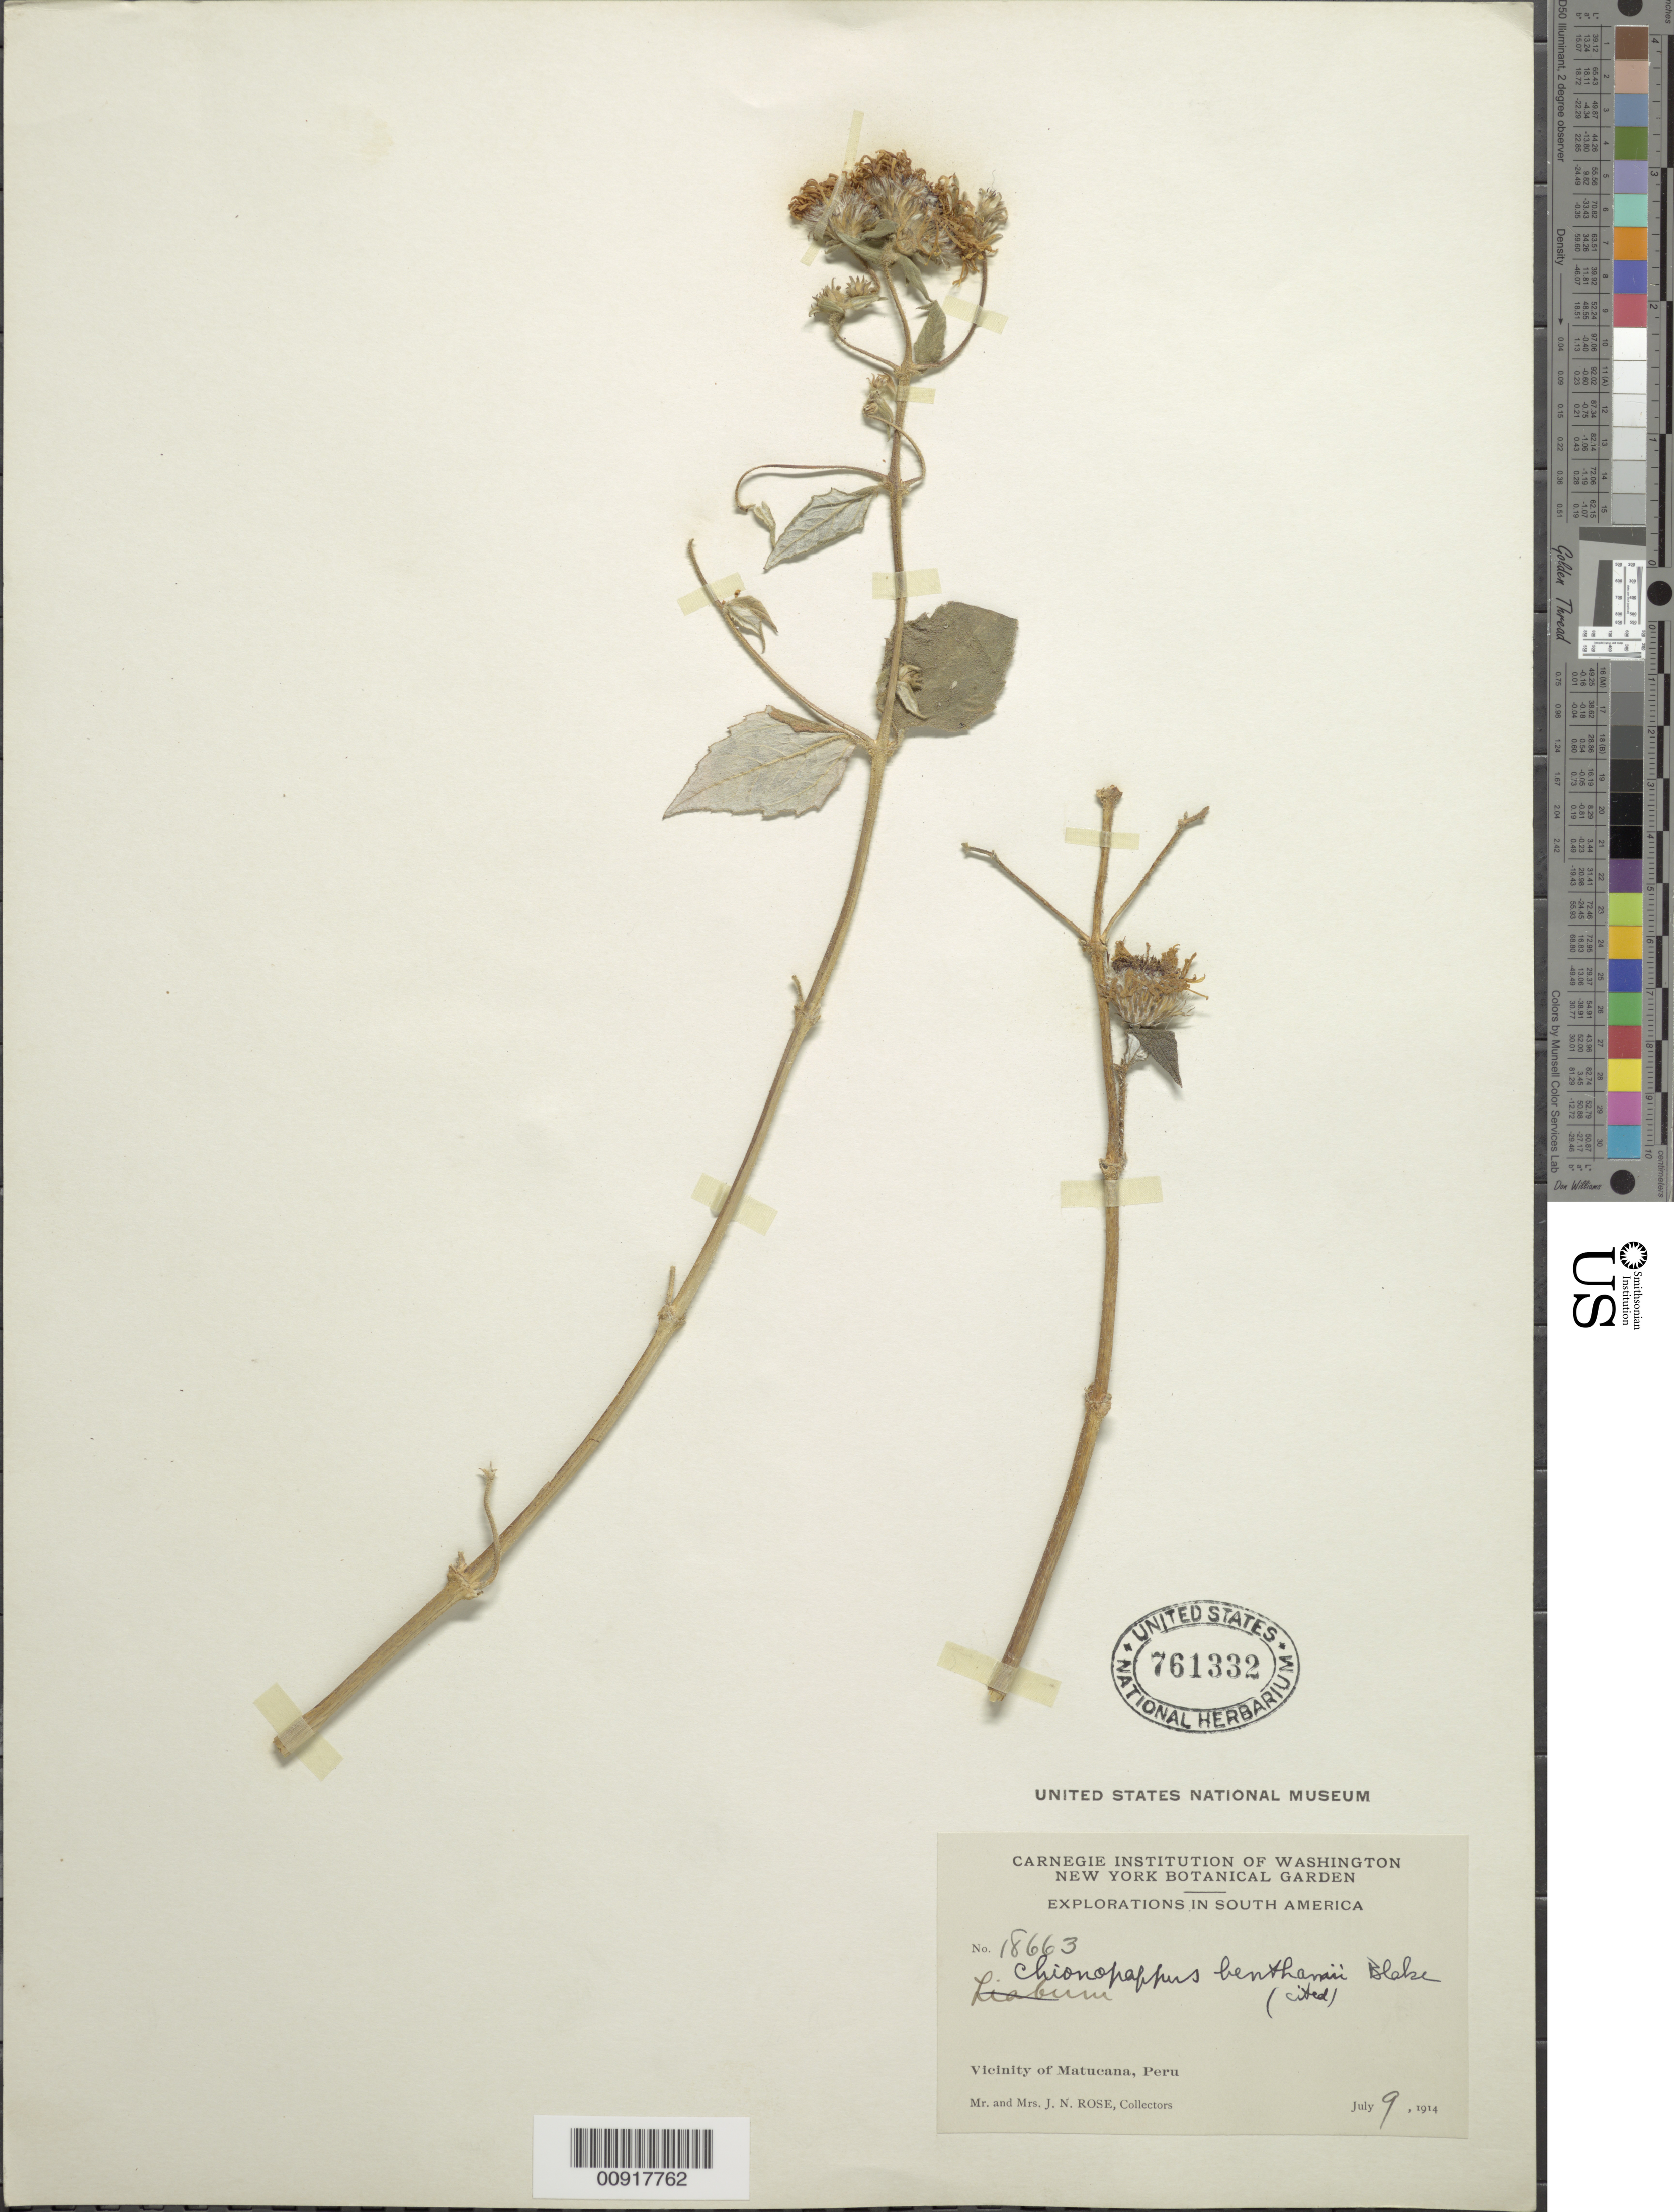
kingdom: Plantae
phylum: Tracheophyta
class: Magnoliopsida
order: Asterales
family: Asteraceae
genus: Chionopappus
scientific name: Chionopappus benthamii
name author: S.F. Blake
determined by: Dillon, M. O.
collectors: J. N. Rose & L. B. Rose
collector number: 18663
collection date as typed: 9 June 1914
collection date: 1914-06-09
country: Peru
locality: Matucana vic.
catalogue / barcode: US 761332